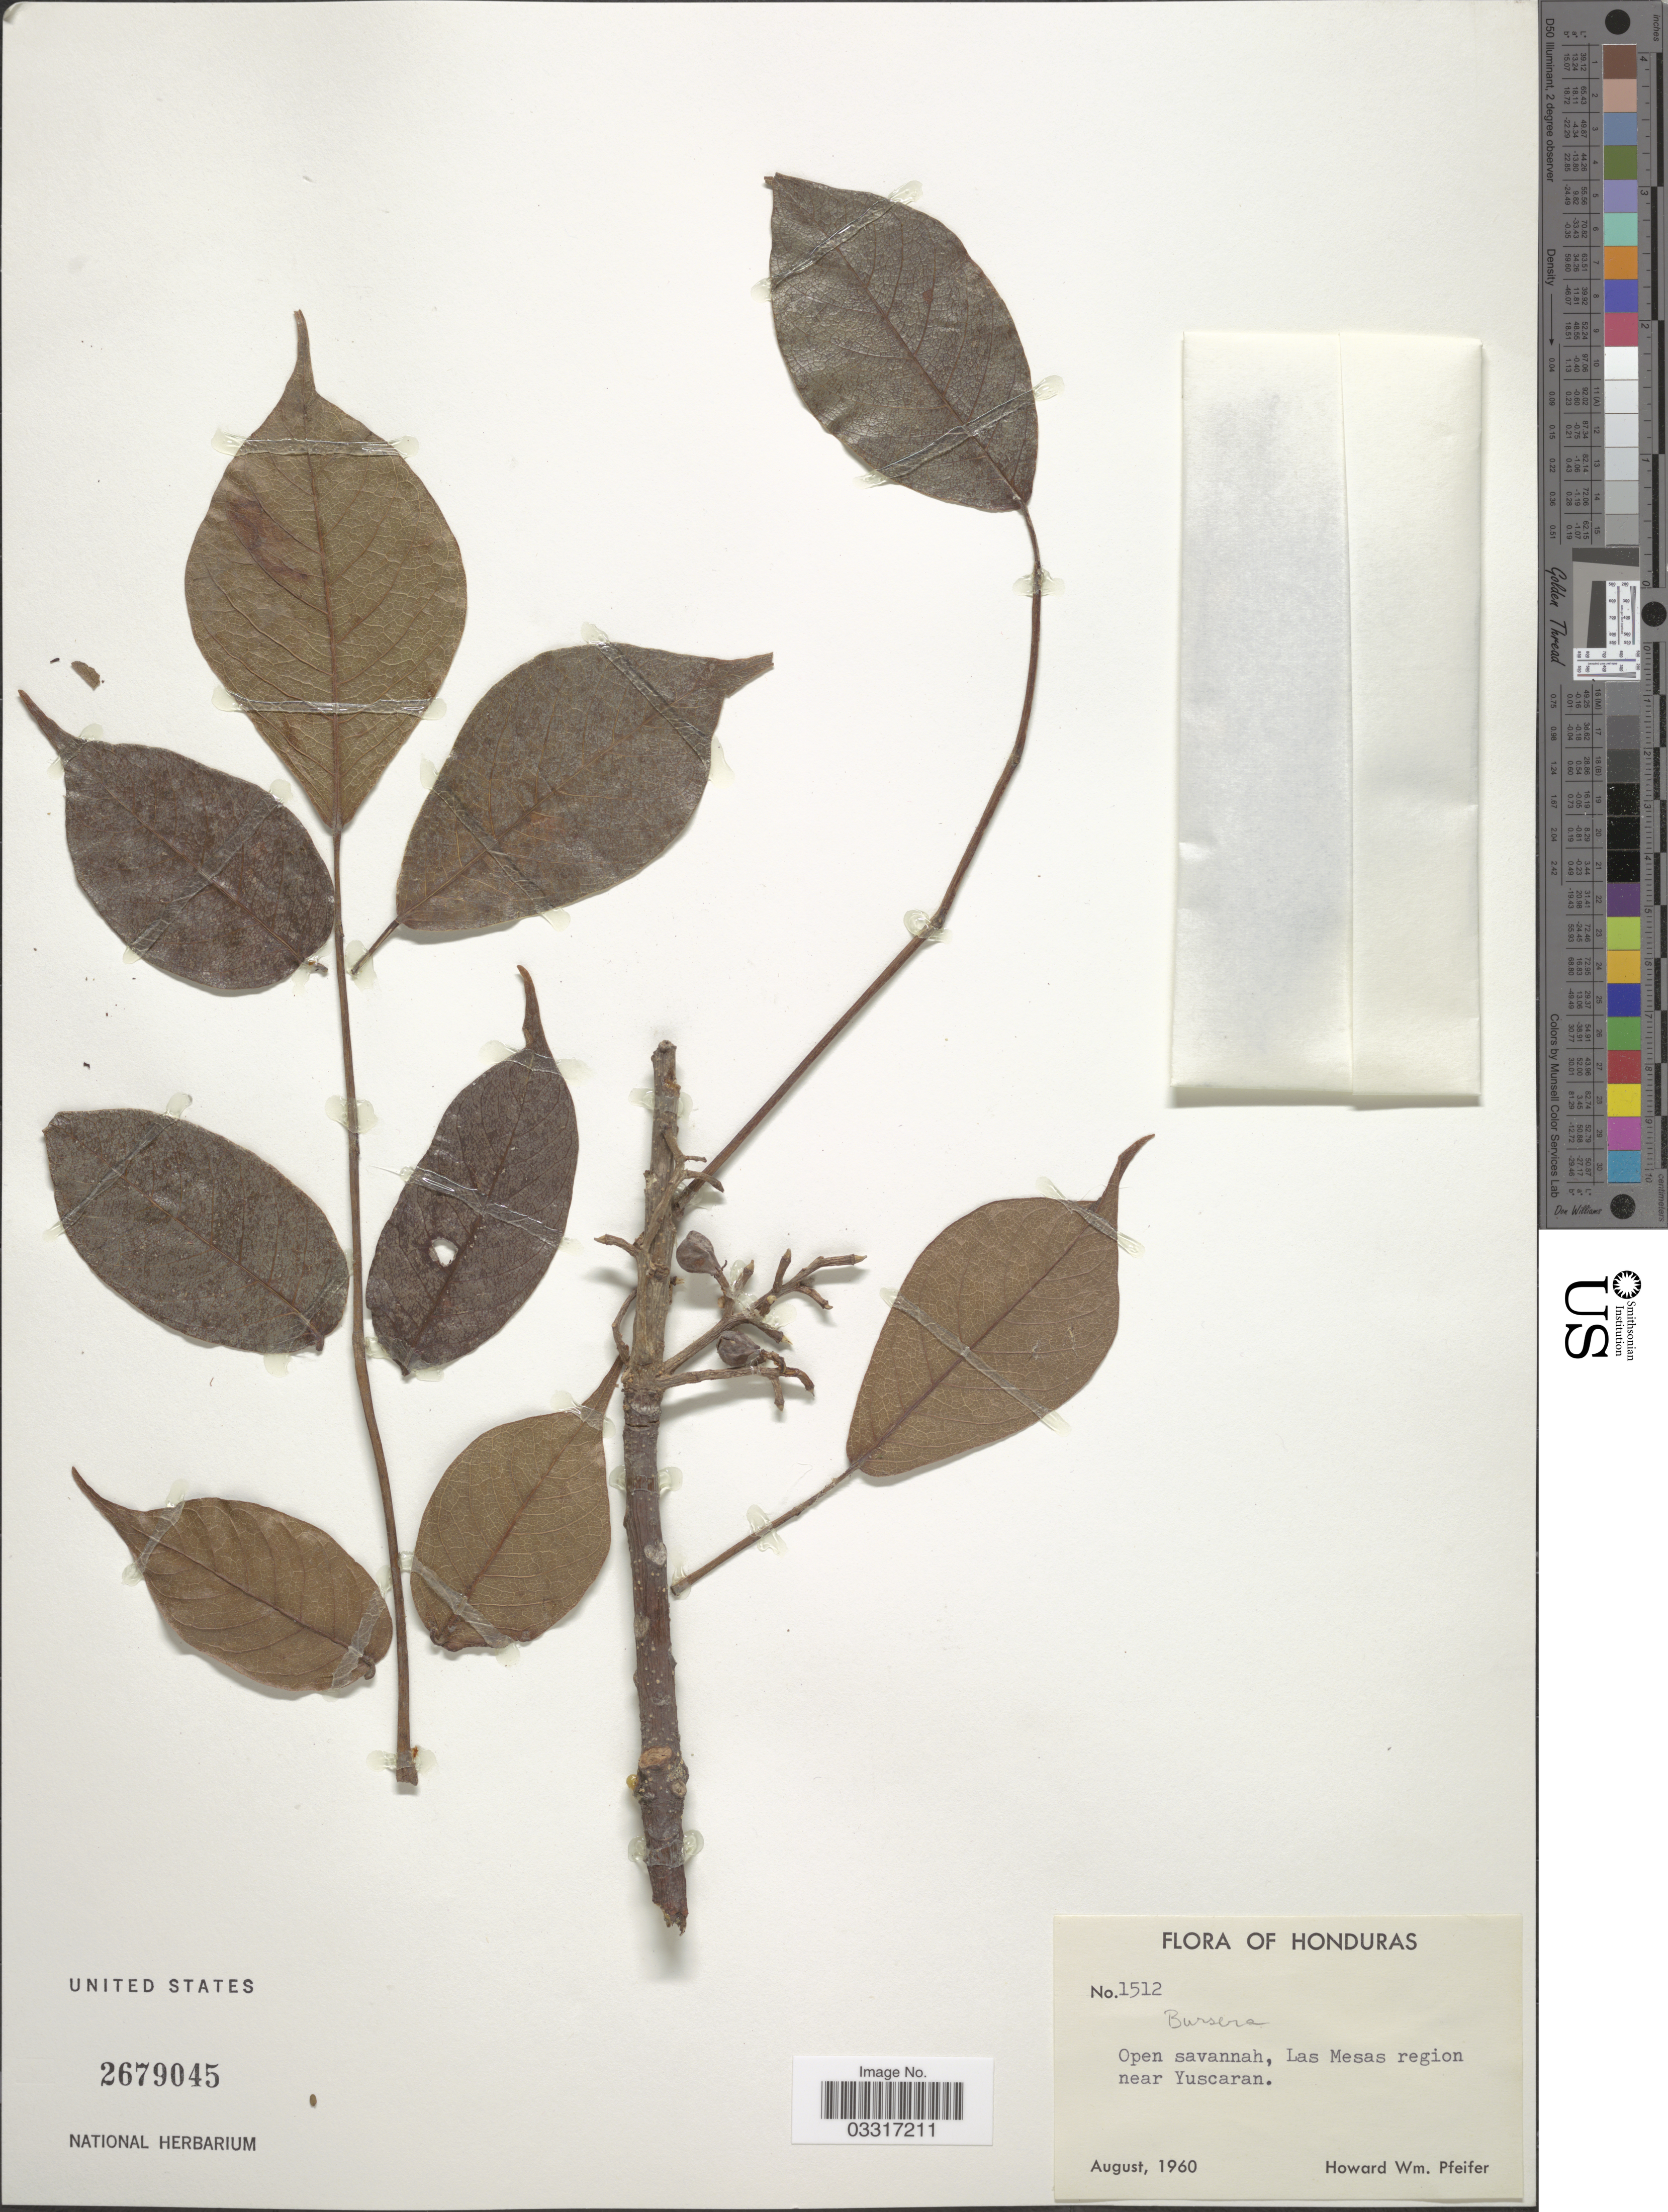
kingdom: Plantae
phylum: Tracheophyta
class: Magnoliopsida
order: Sapindales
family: Burseraceae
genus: Bursera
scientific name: Bursera sp.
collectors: H. W. Pfeifer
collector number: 1512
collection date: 1960-08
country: Honduras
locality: Las Mesas region near Yuscaran.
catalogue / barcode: US 2679045